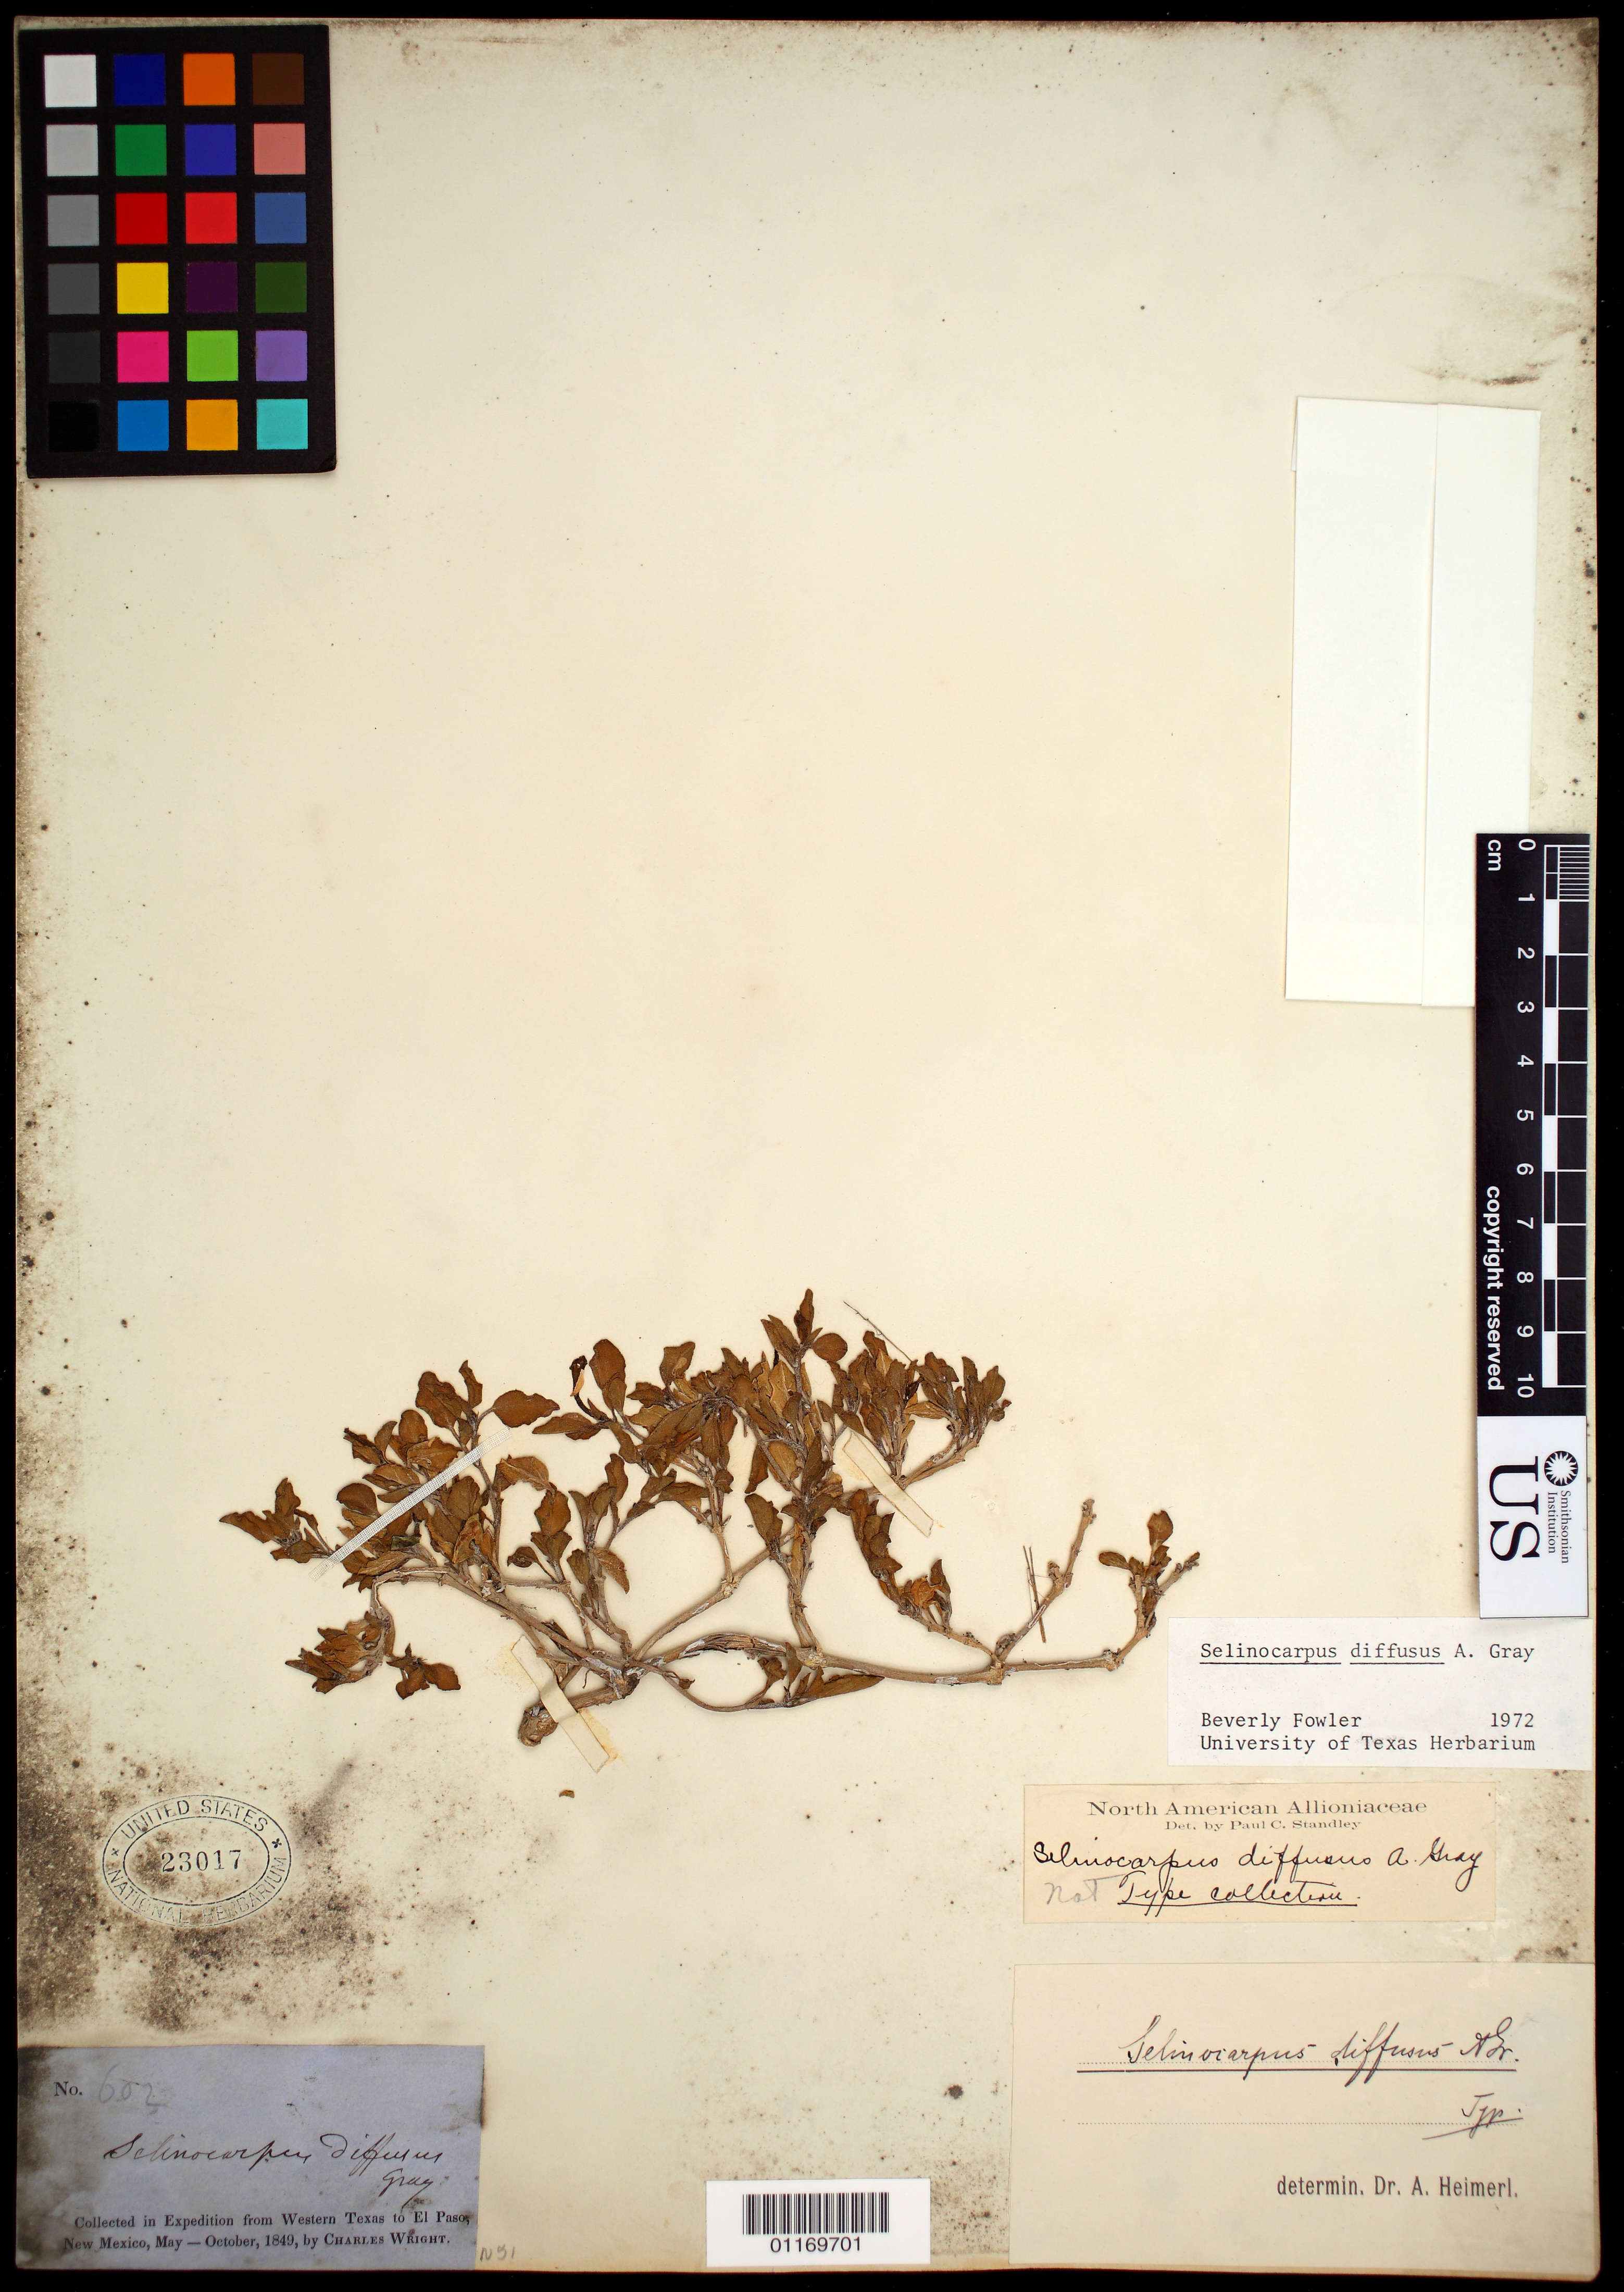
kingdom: Plantae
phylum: Tracheophyta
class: Magnoliopsida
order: Caryophyllales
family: Nyctaginaceae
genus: Acleisanthes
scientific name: Acleisanthes diffusa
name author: (A. Gray) R.A. Levin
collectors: C. Wright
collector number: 602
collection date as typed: May 1849 to -- Oct 1849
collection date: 1849-05/1849-10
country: United States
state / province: New Mexico / Texas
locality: From Western Texas to El Paso, New Mexico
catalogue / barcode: US 23017